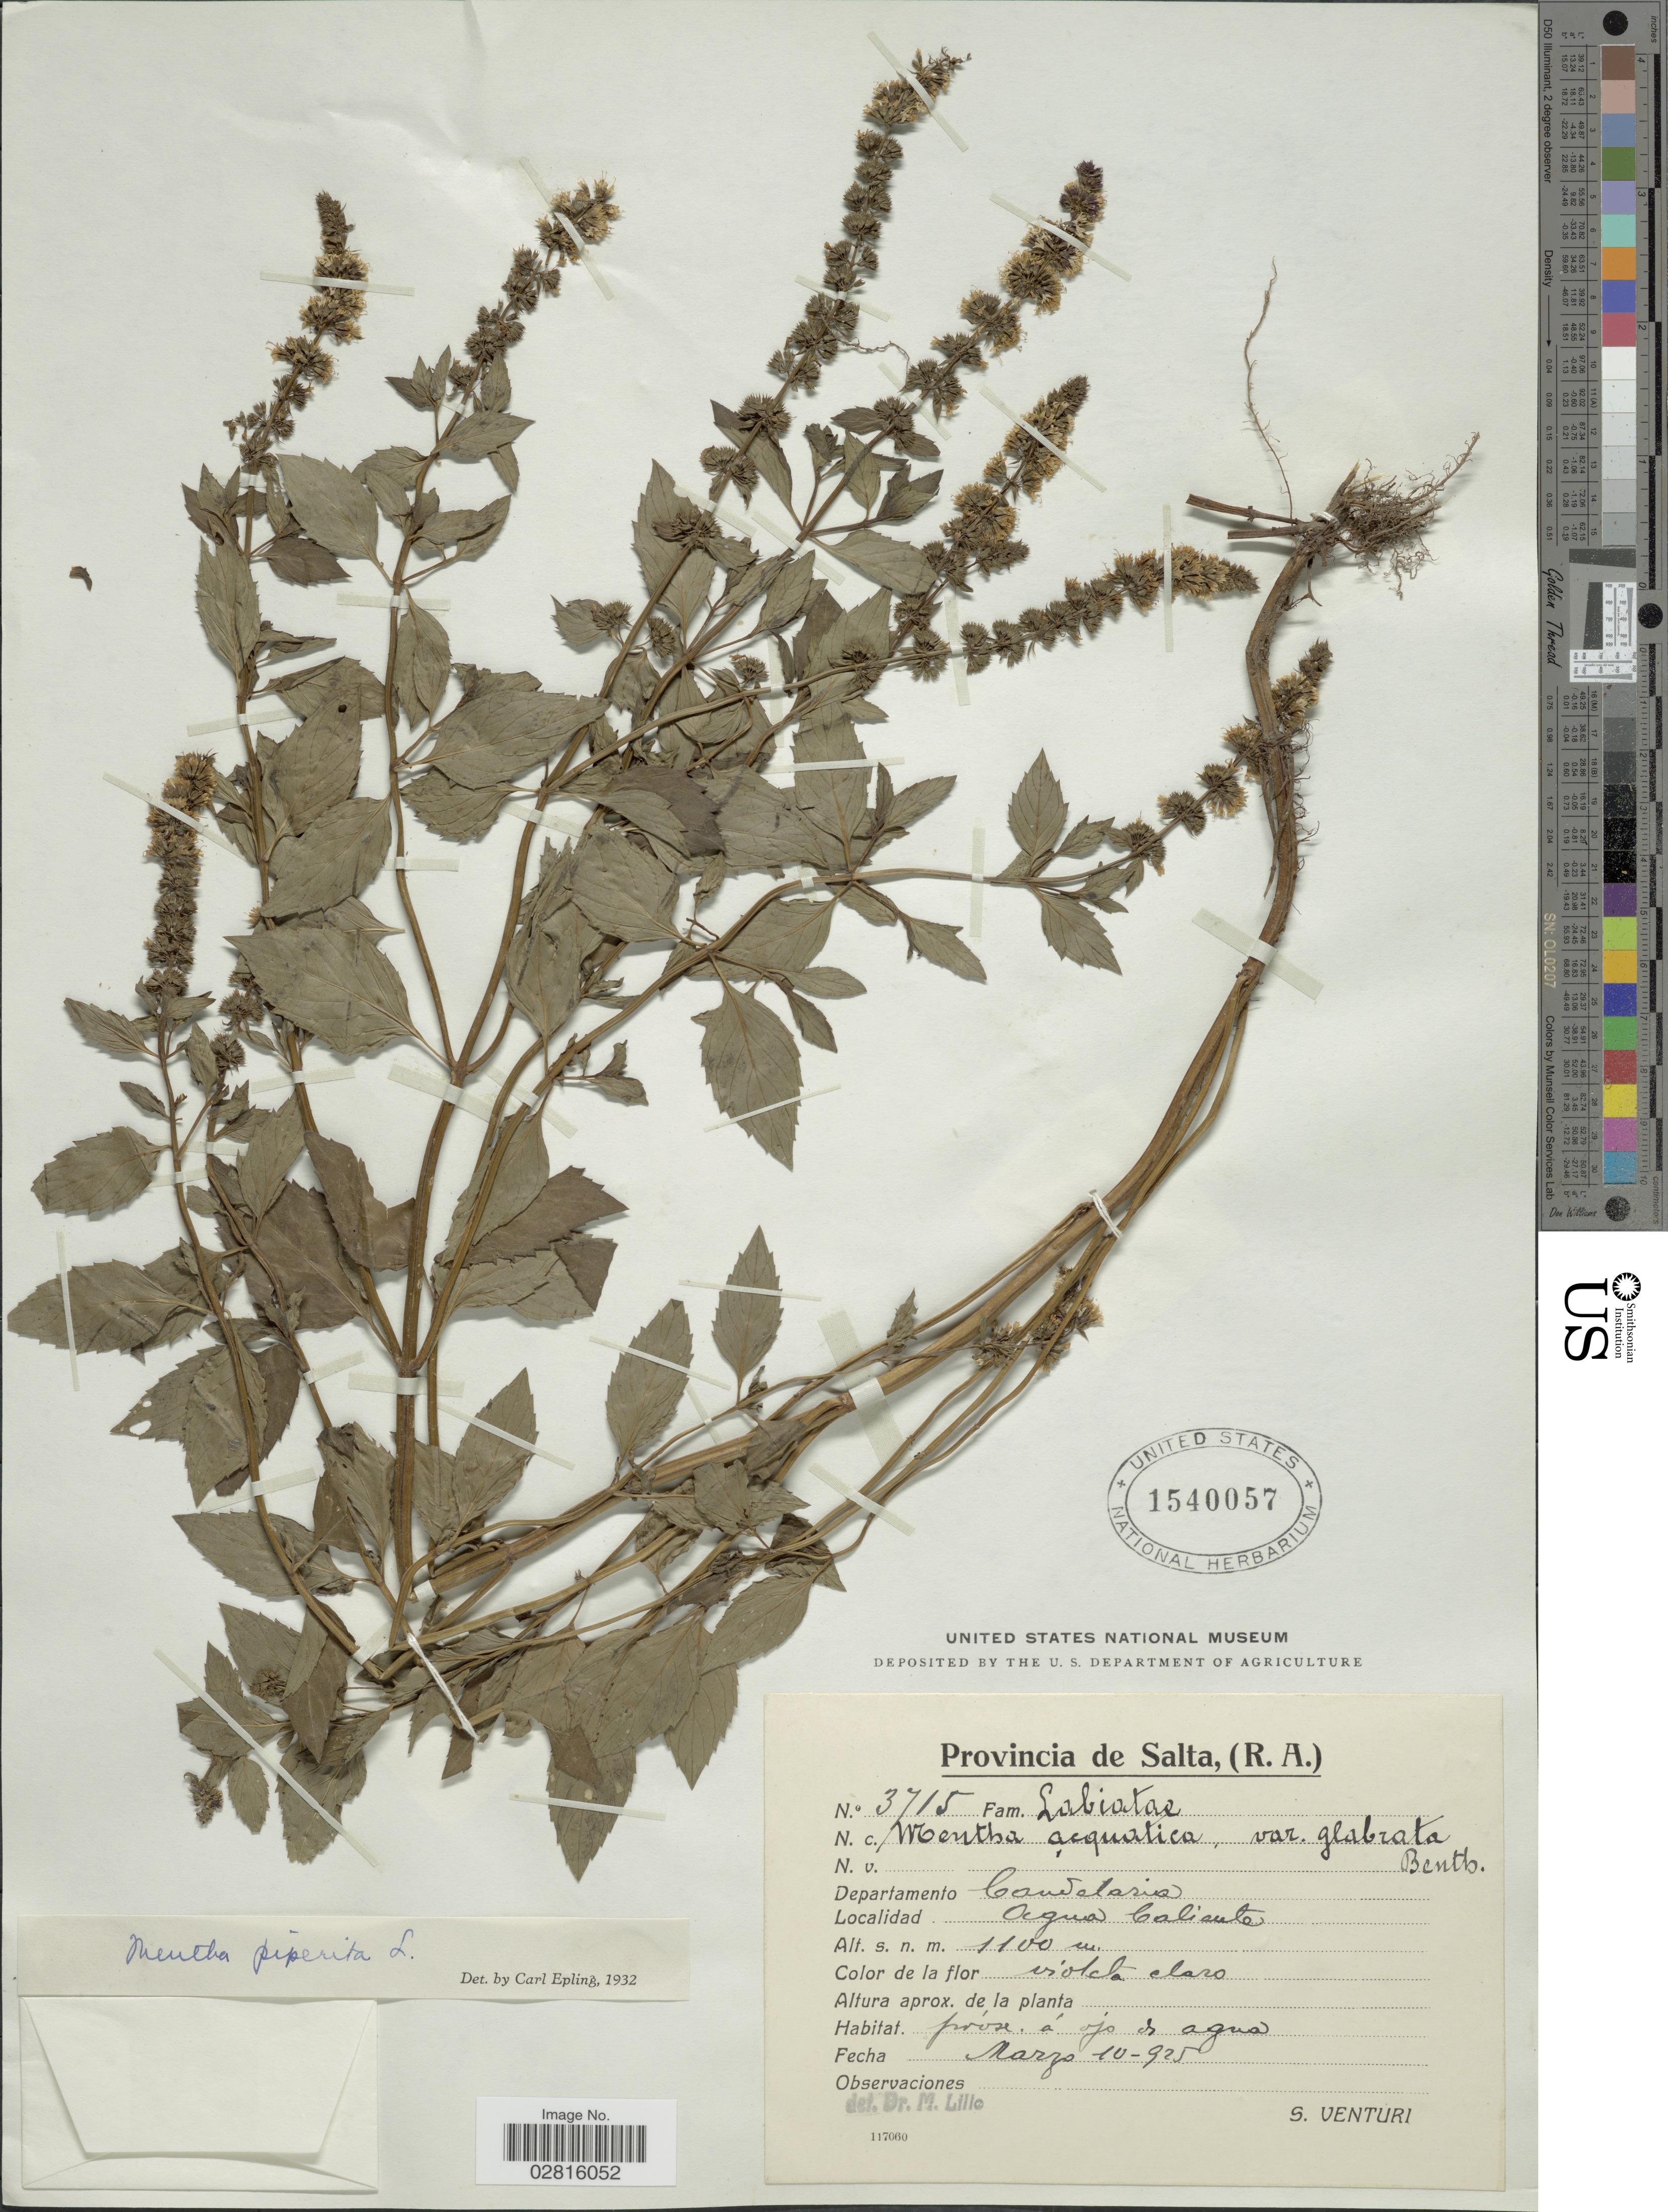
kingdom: Plantae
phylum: Tracheophyta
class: Magnoliopsida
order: Lamiales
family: Lamiaceae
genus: Mentha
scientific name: Mentha x piperita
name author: L.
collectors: S. Venturi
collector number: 3715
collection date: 1925-03-10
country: Argentina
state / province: Salta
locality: Provincia de Salta, (R.A.). Departamento Candalaria. Agua Caliente.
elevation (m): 1100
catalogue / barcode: US 1540057